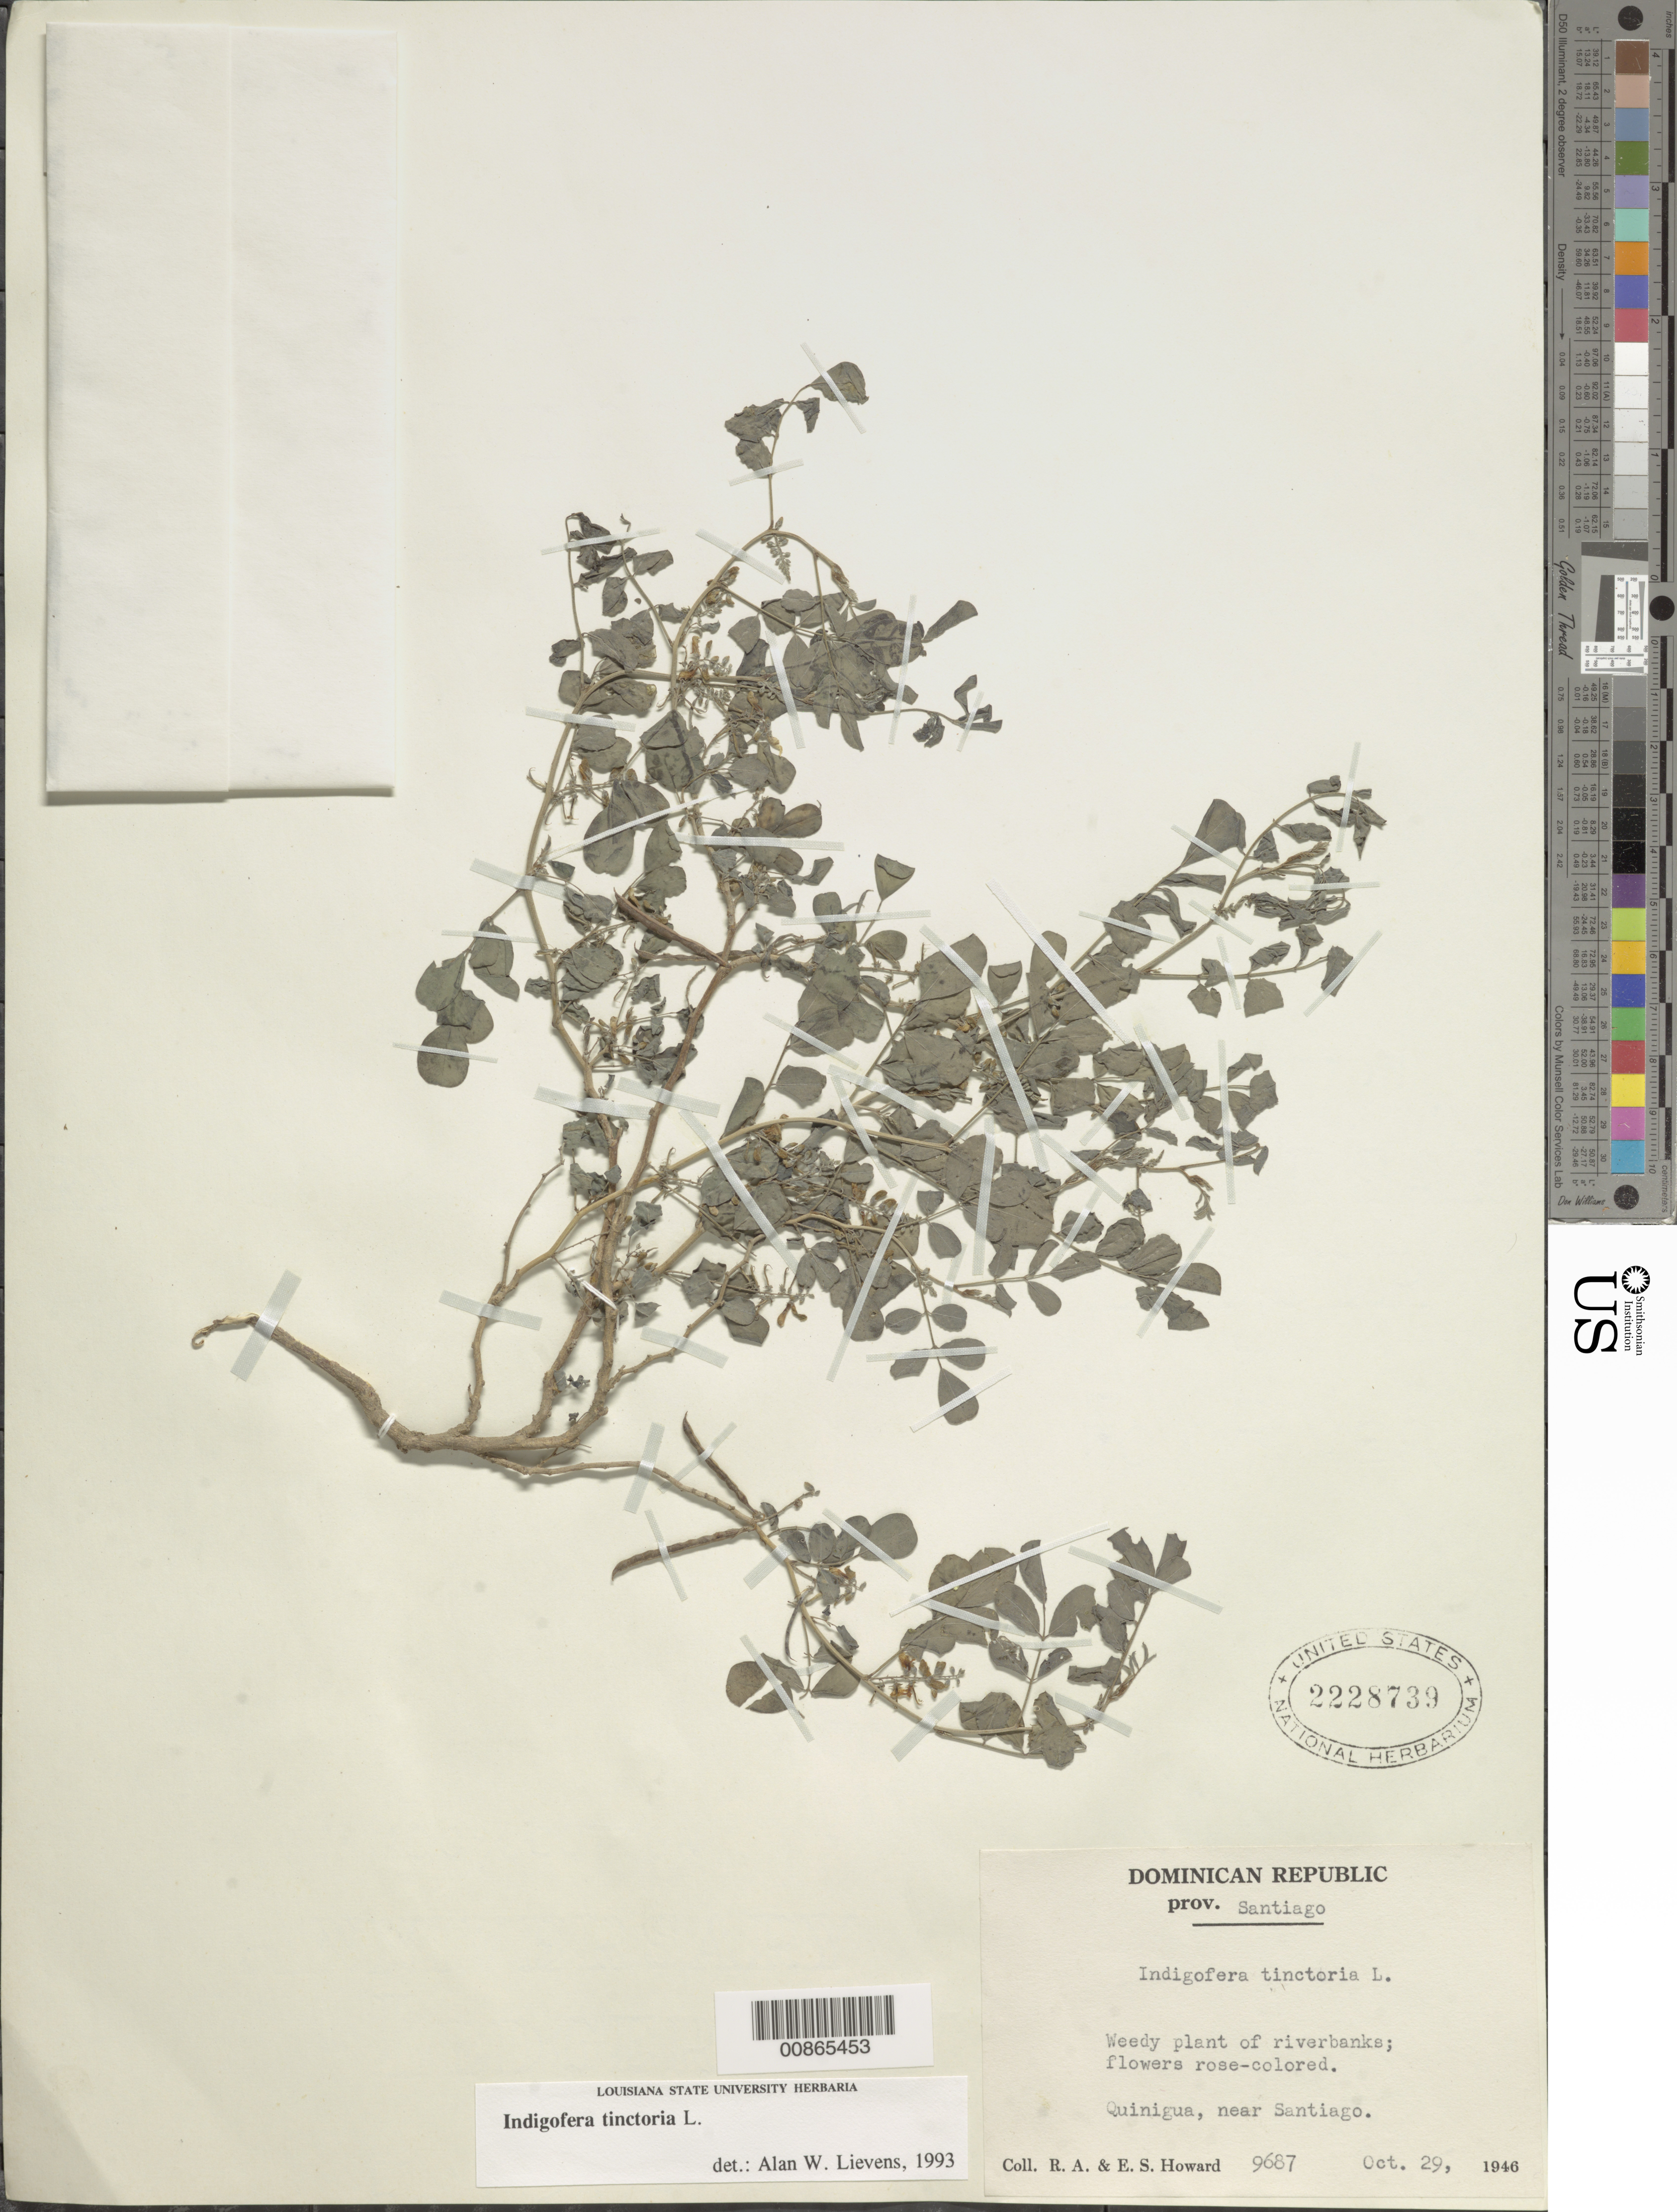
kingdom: Plantae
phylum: Tracheophyta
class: Magnoliopsida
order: Fabales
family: Fabaceae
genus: Indigofera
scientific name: Indigofera tinctoria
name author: L.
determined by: Lievens, A. W., (LSU), Louisiana State University Herbarium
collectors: R. A. Howard & E. S. Howard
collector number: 9687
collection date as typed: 29 Oct 1946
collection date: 1946-10-29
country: Dominican Republic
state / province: Santiago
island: Hispaniola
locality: Quinigua, near Santiago.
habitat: Riverbanks.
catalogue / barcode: US 2228739